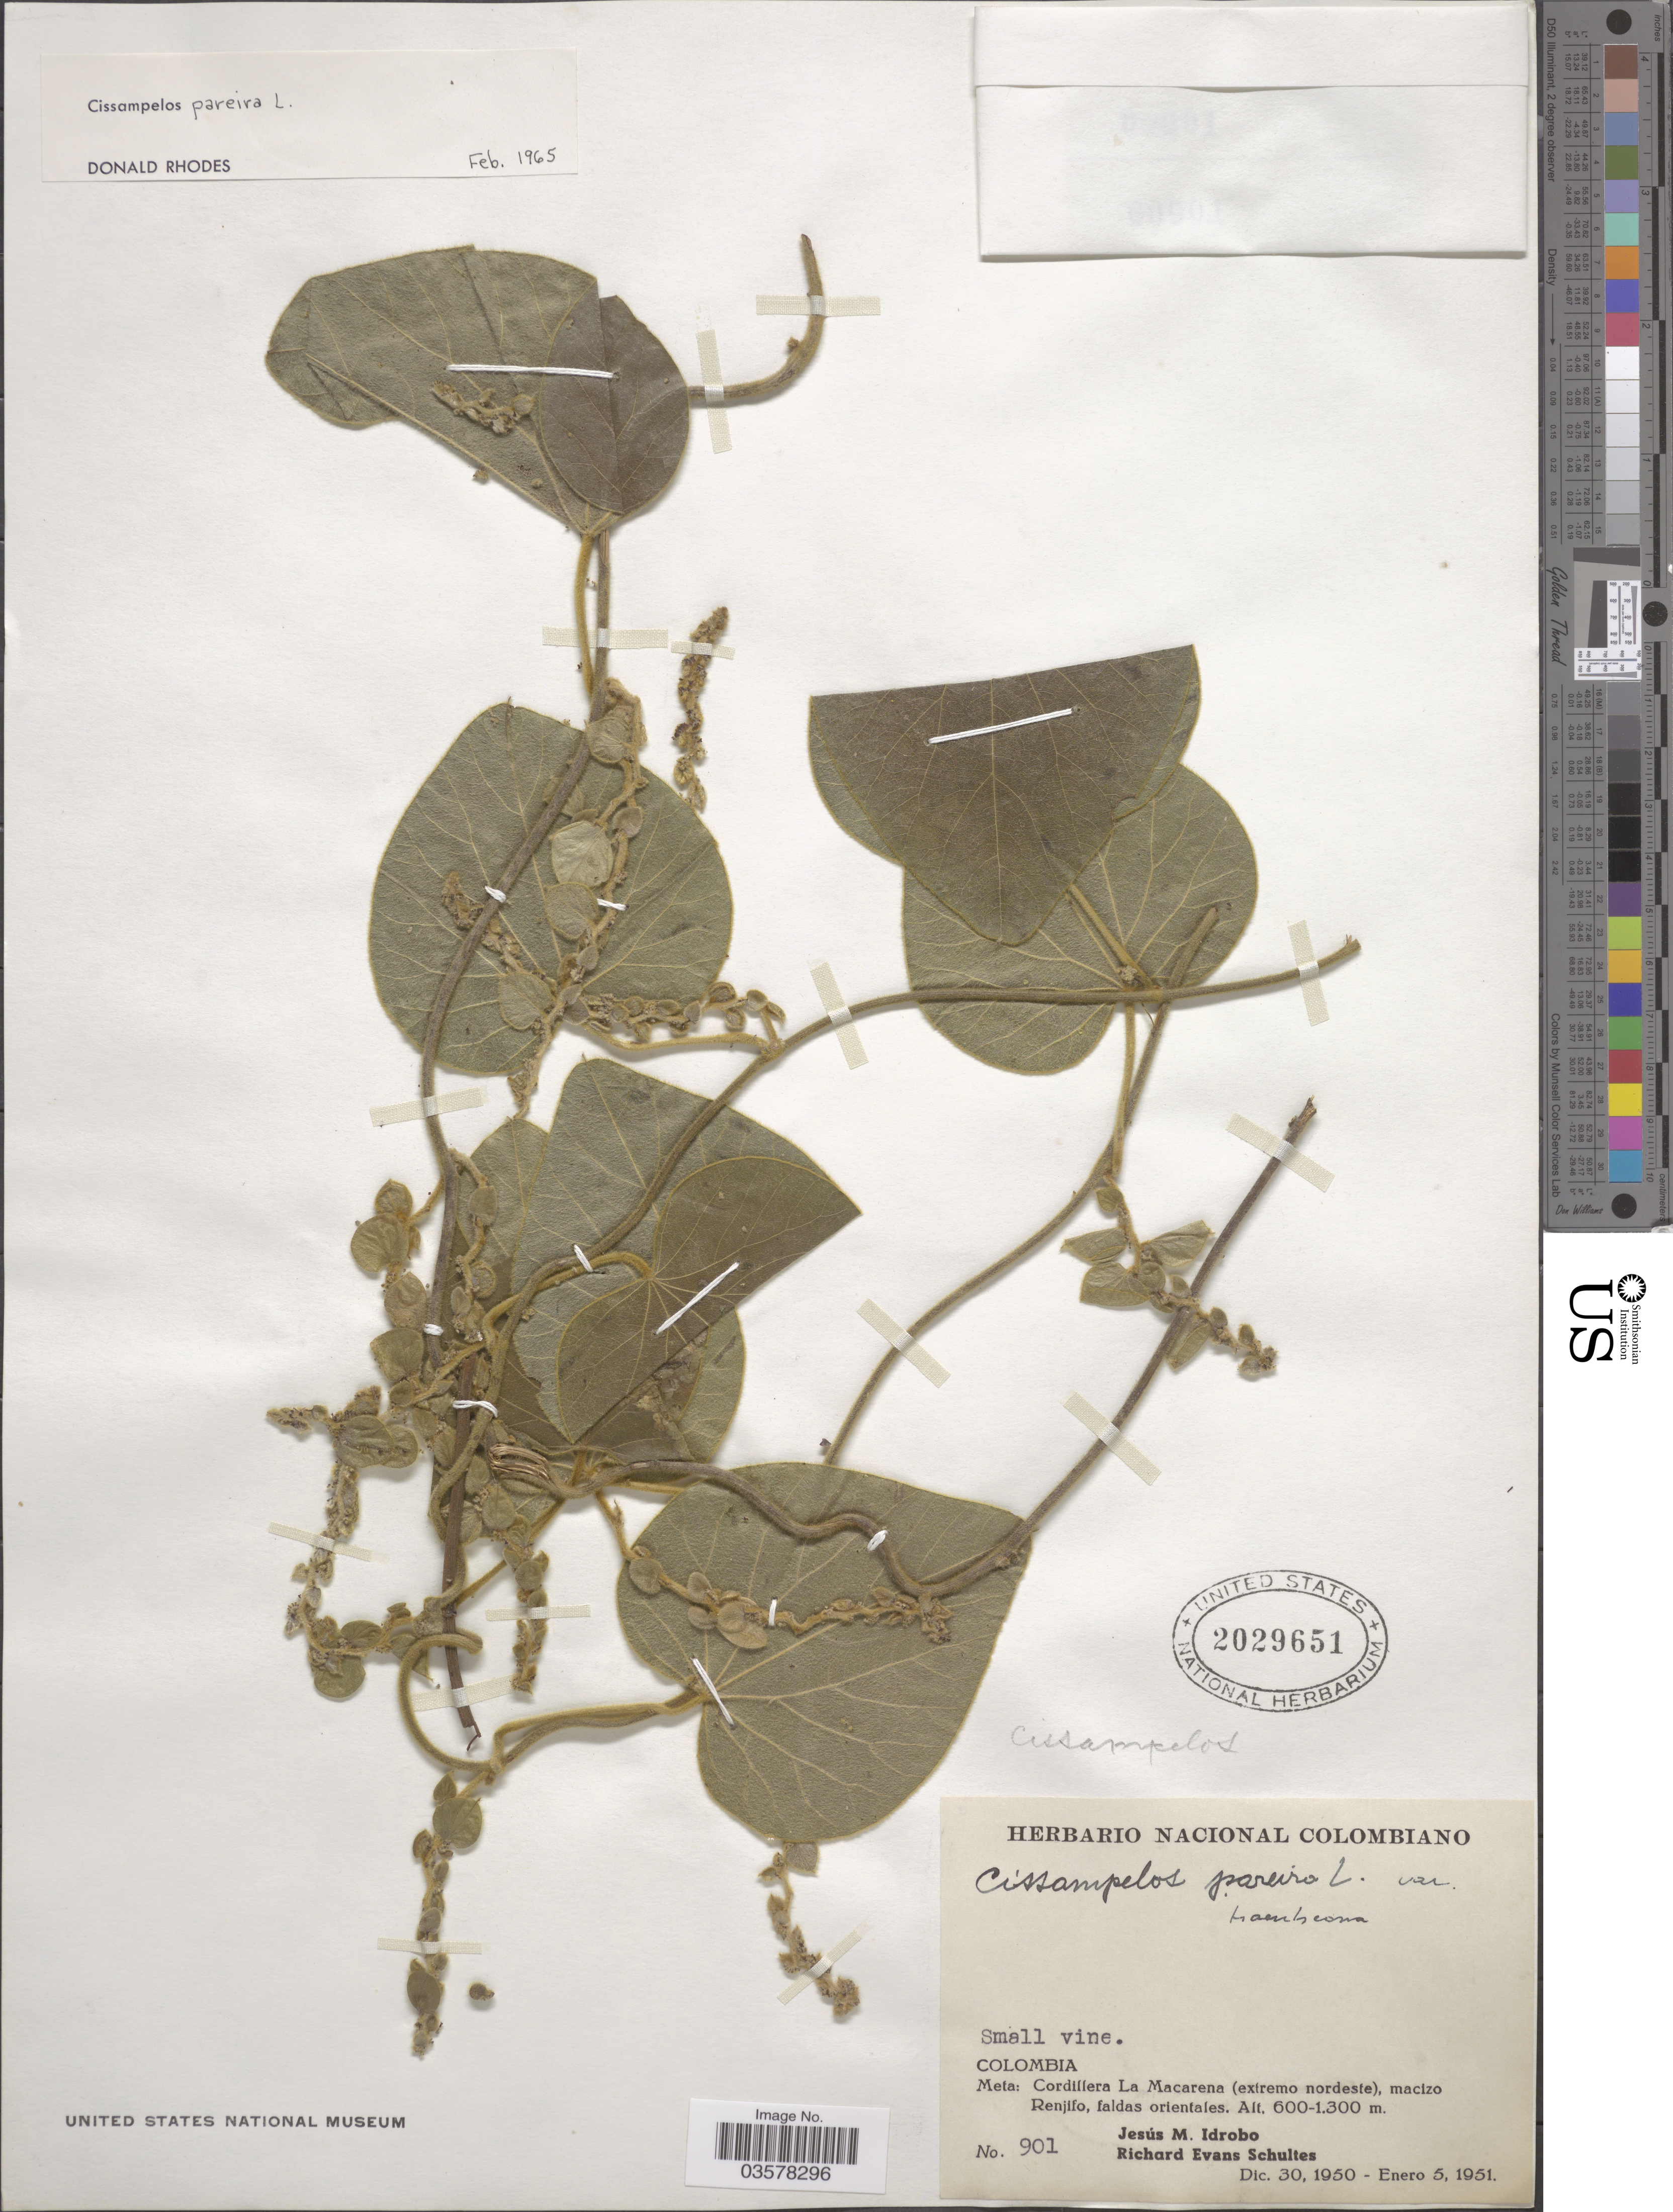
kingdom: Plantae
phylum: Tracheophyta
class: Magnoliopsida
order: Ranunculales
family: Menispermaceae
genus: Cissampelos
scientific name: Cissampelos pareira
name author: L.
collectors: J. M. Idrobo & R. E. Schultes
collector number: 901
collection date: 1950-12-30/1951-01-05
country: Colombia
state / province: Meta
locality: Cordillera La Macarena (extremo nordeste), macizo Renjifo, faldas orientales.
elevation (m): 600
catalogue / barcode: US 2029651